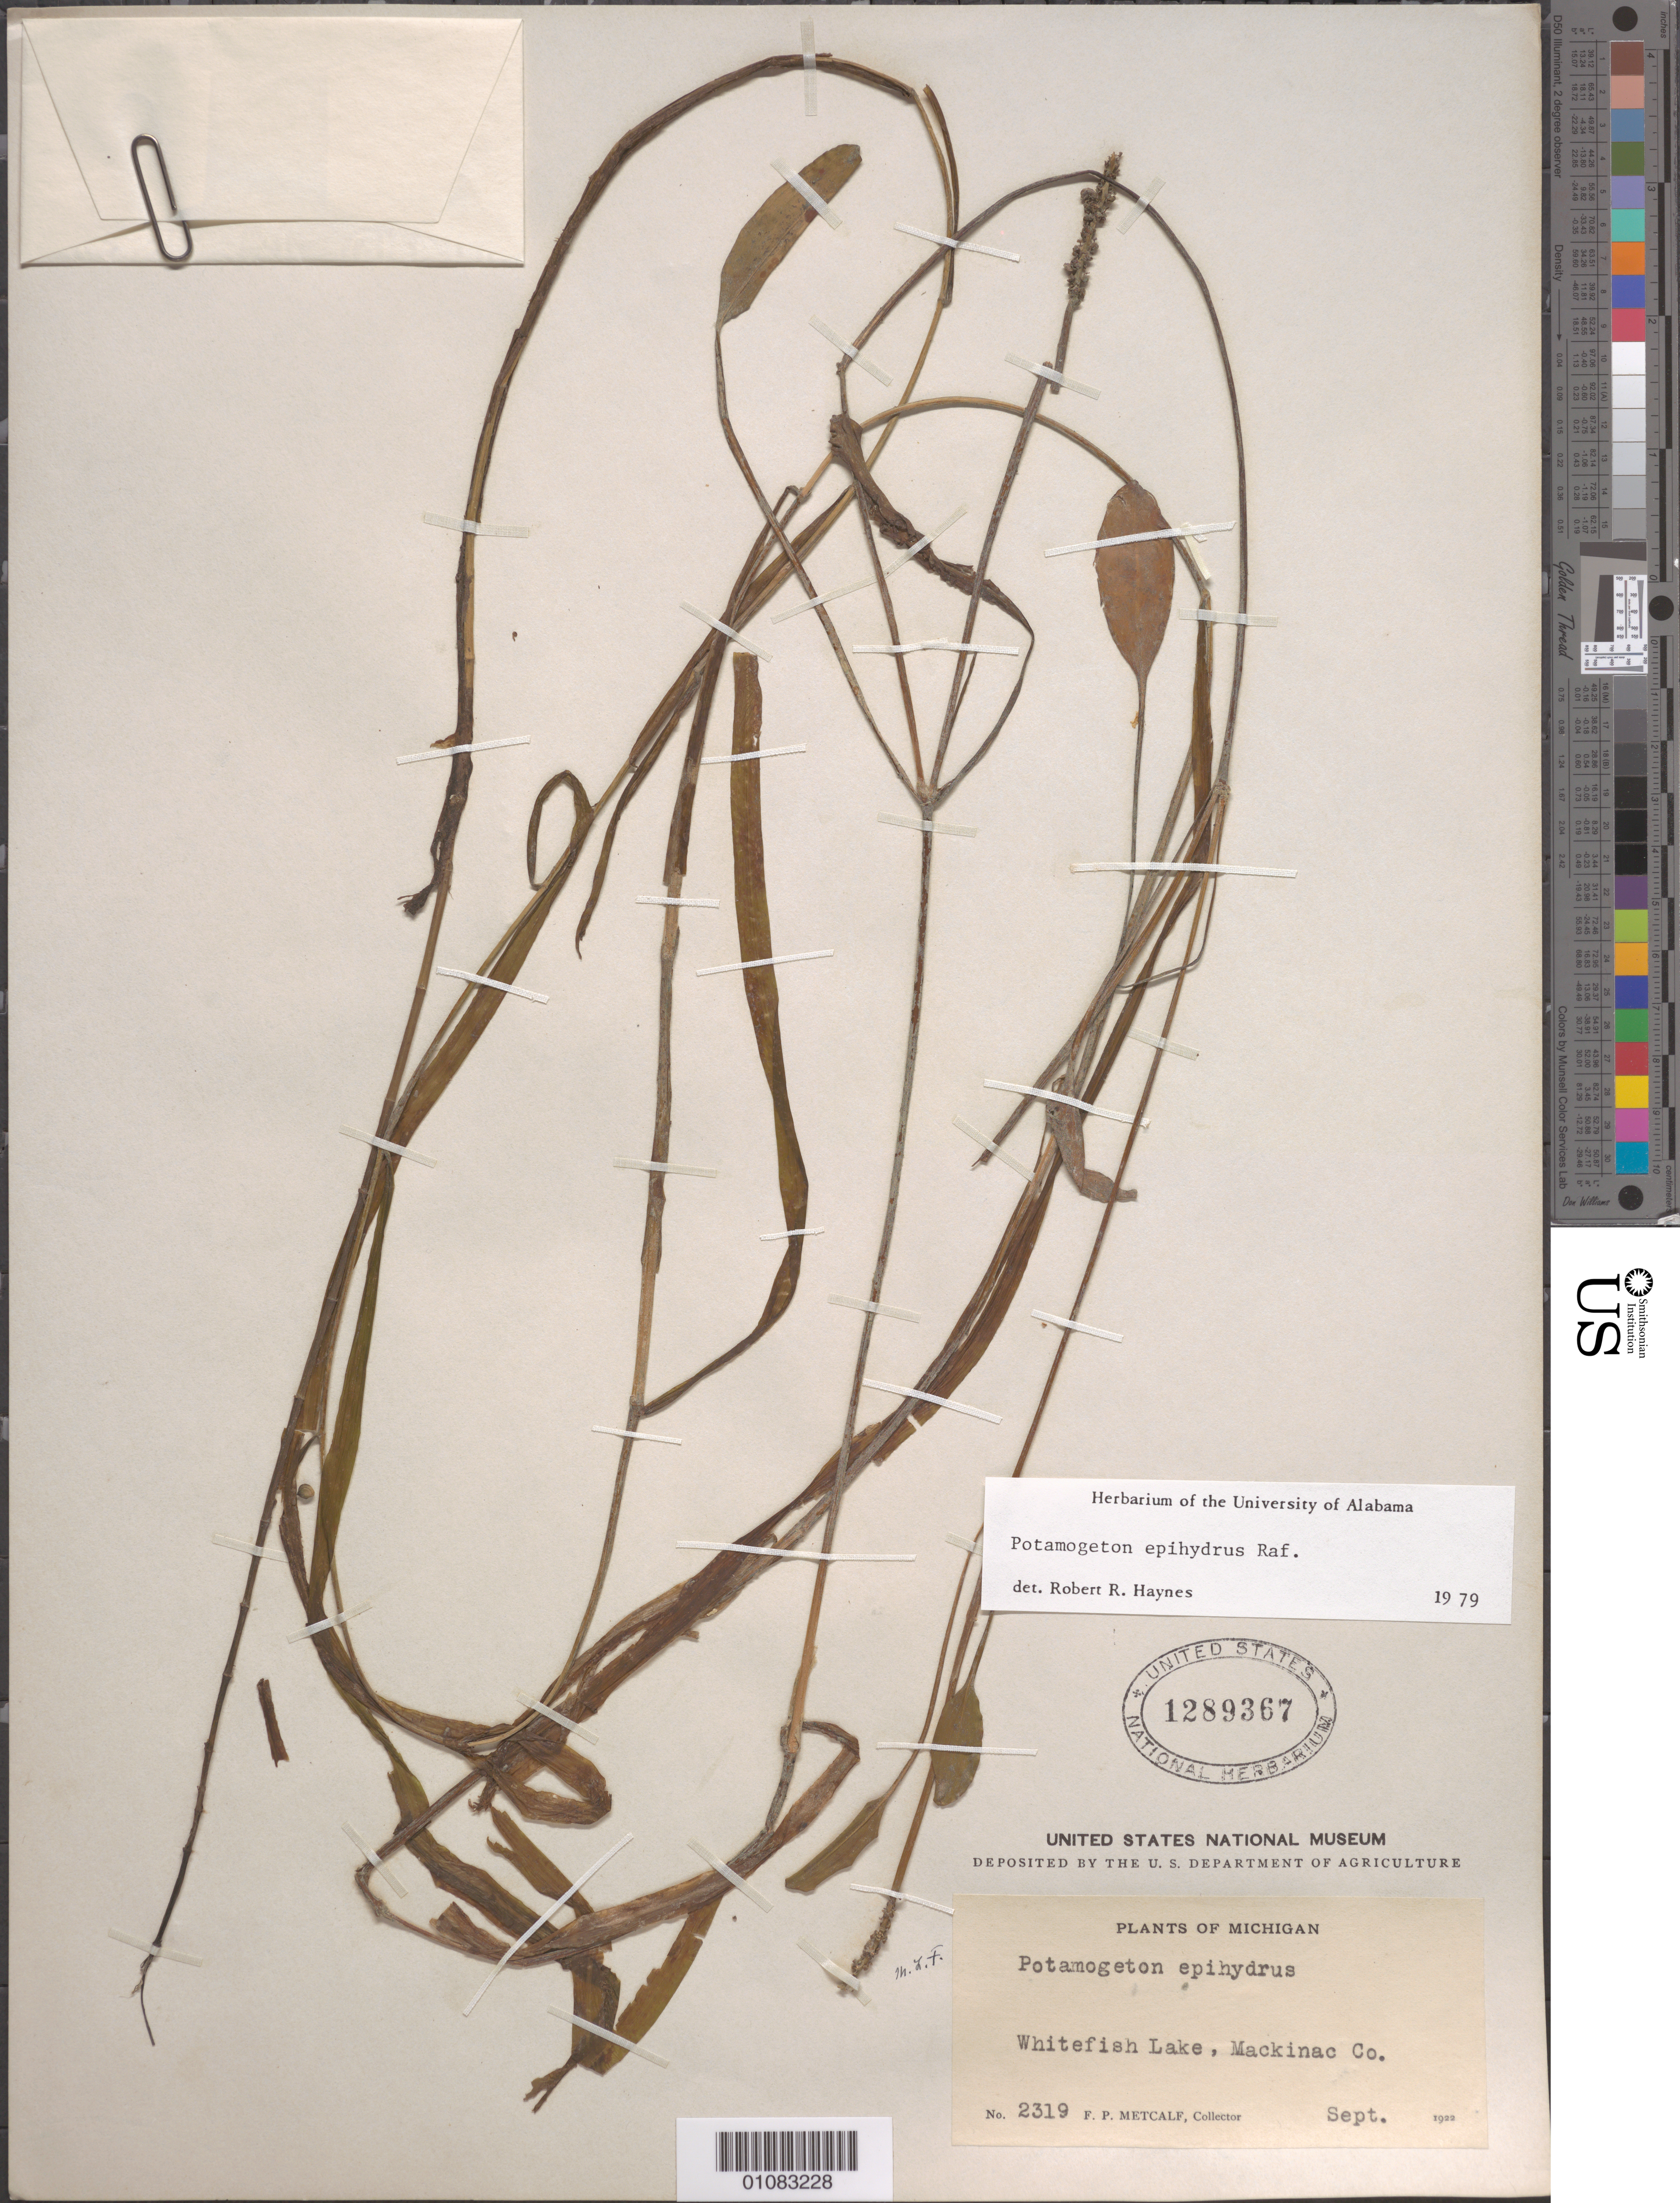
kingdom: Plantae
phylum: Tracheophyta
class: Liliopsida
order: Alismatales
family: Potamogetonaceae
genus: Potamogeton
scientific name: Potamogeton epihydrus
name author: Raf.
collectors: F. P. Metcalf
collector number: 2319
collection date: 1922-09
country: United States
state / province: Michigan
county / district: Mackinac County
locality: Whitefish Lake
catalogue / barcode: US 1289367